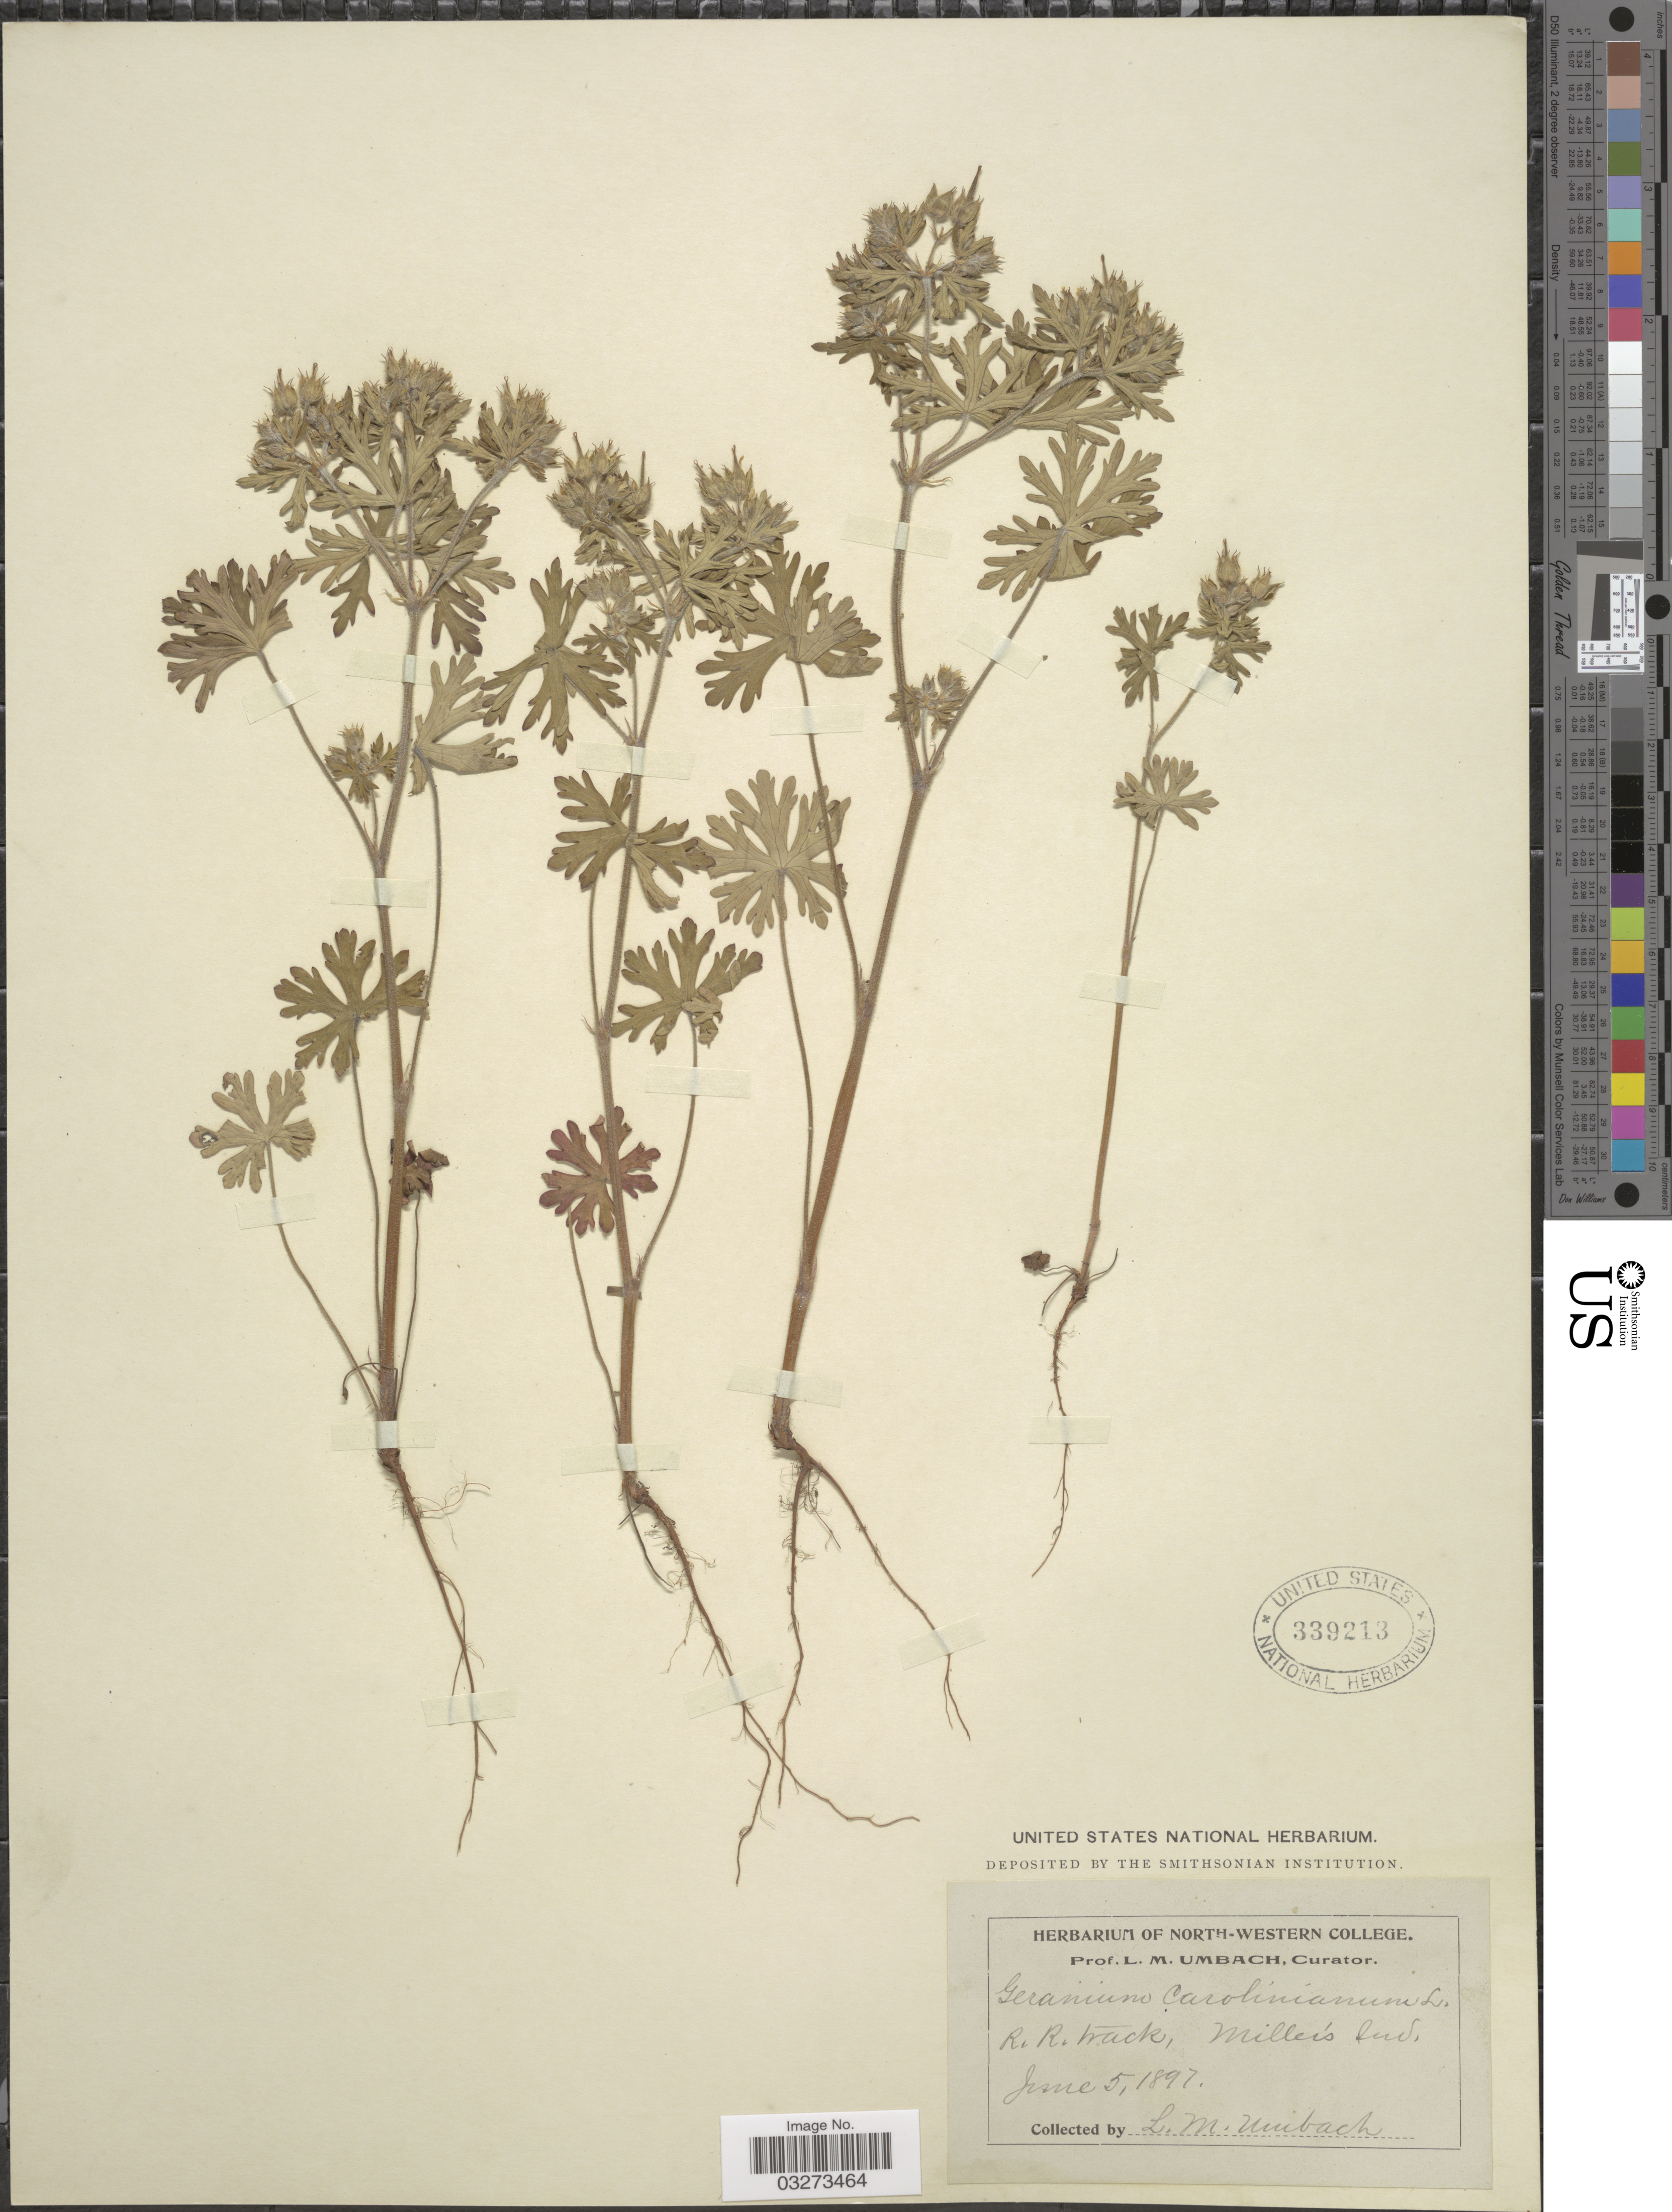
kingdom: Plantae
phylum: Tracheophyta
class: Magnoliopsida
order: Geraniales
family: Geraniaceae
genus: Geranium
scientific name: Geranium carolinianum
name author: L.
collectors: L. M. Umbach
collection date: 1897-06-05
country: United States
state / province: Indiana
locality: R.R. track, Miller's.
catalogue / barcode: US 339213